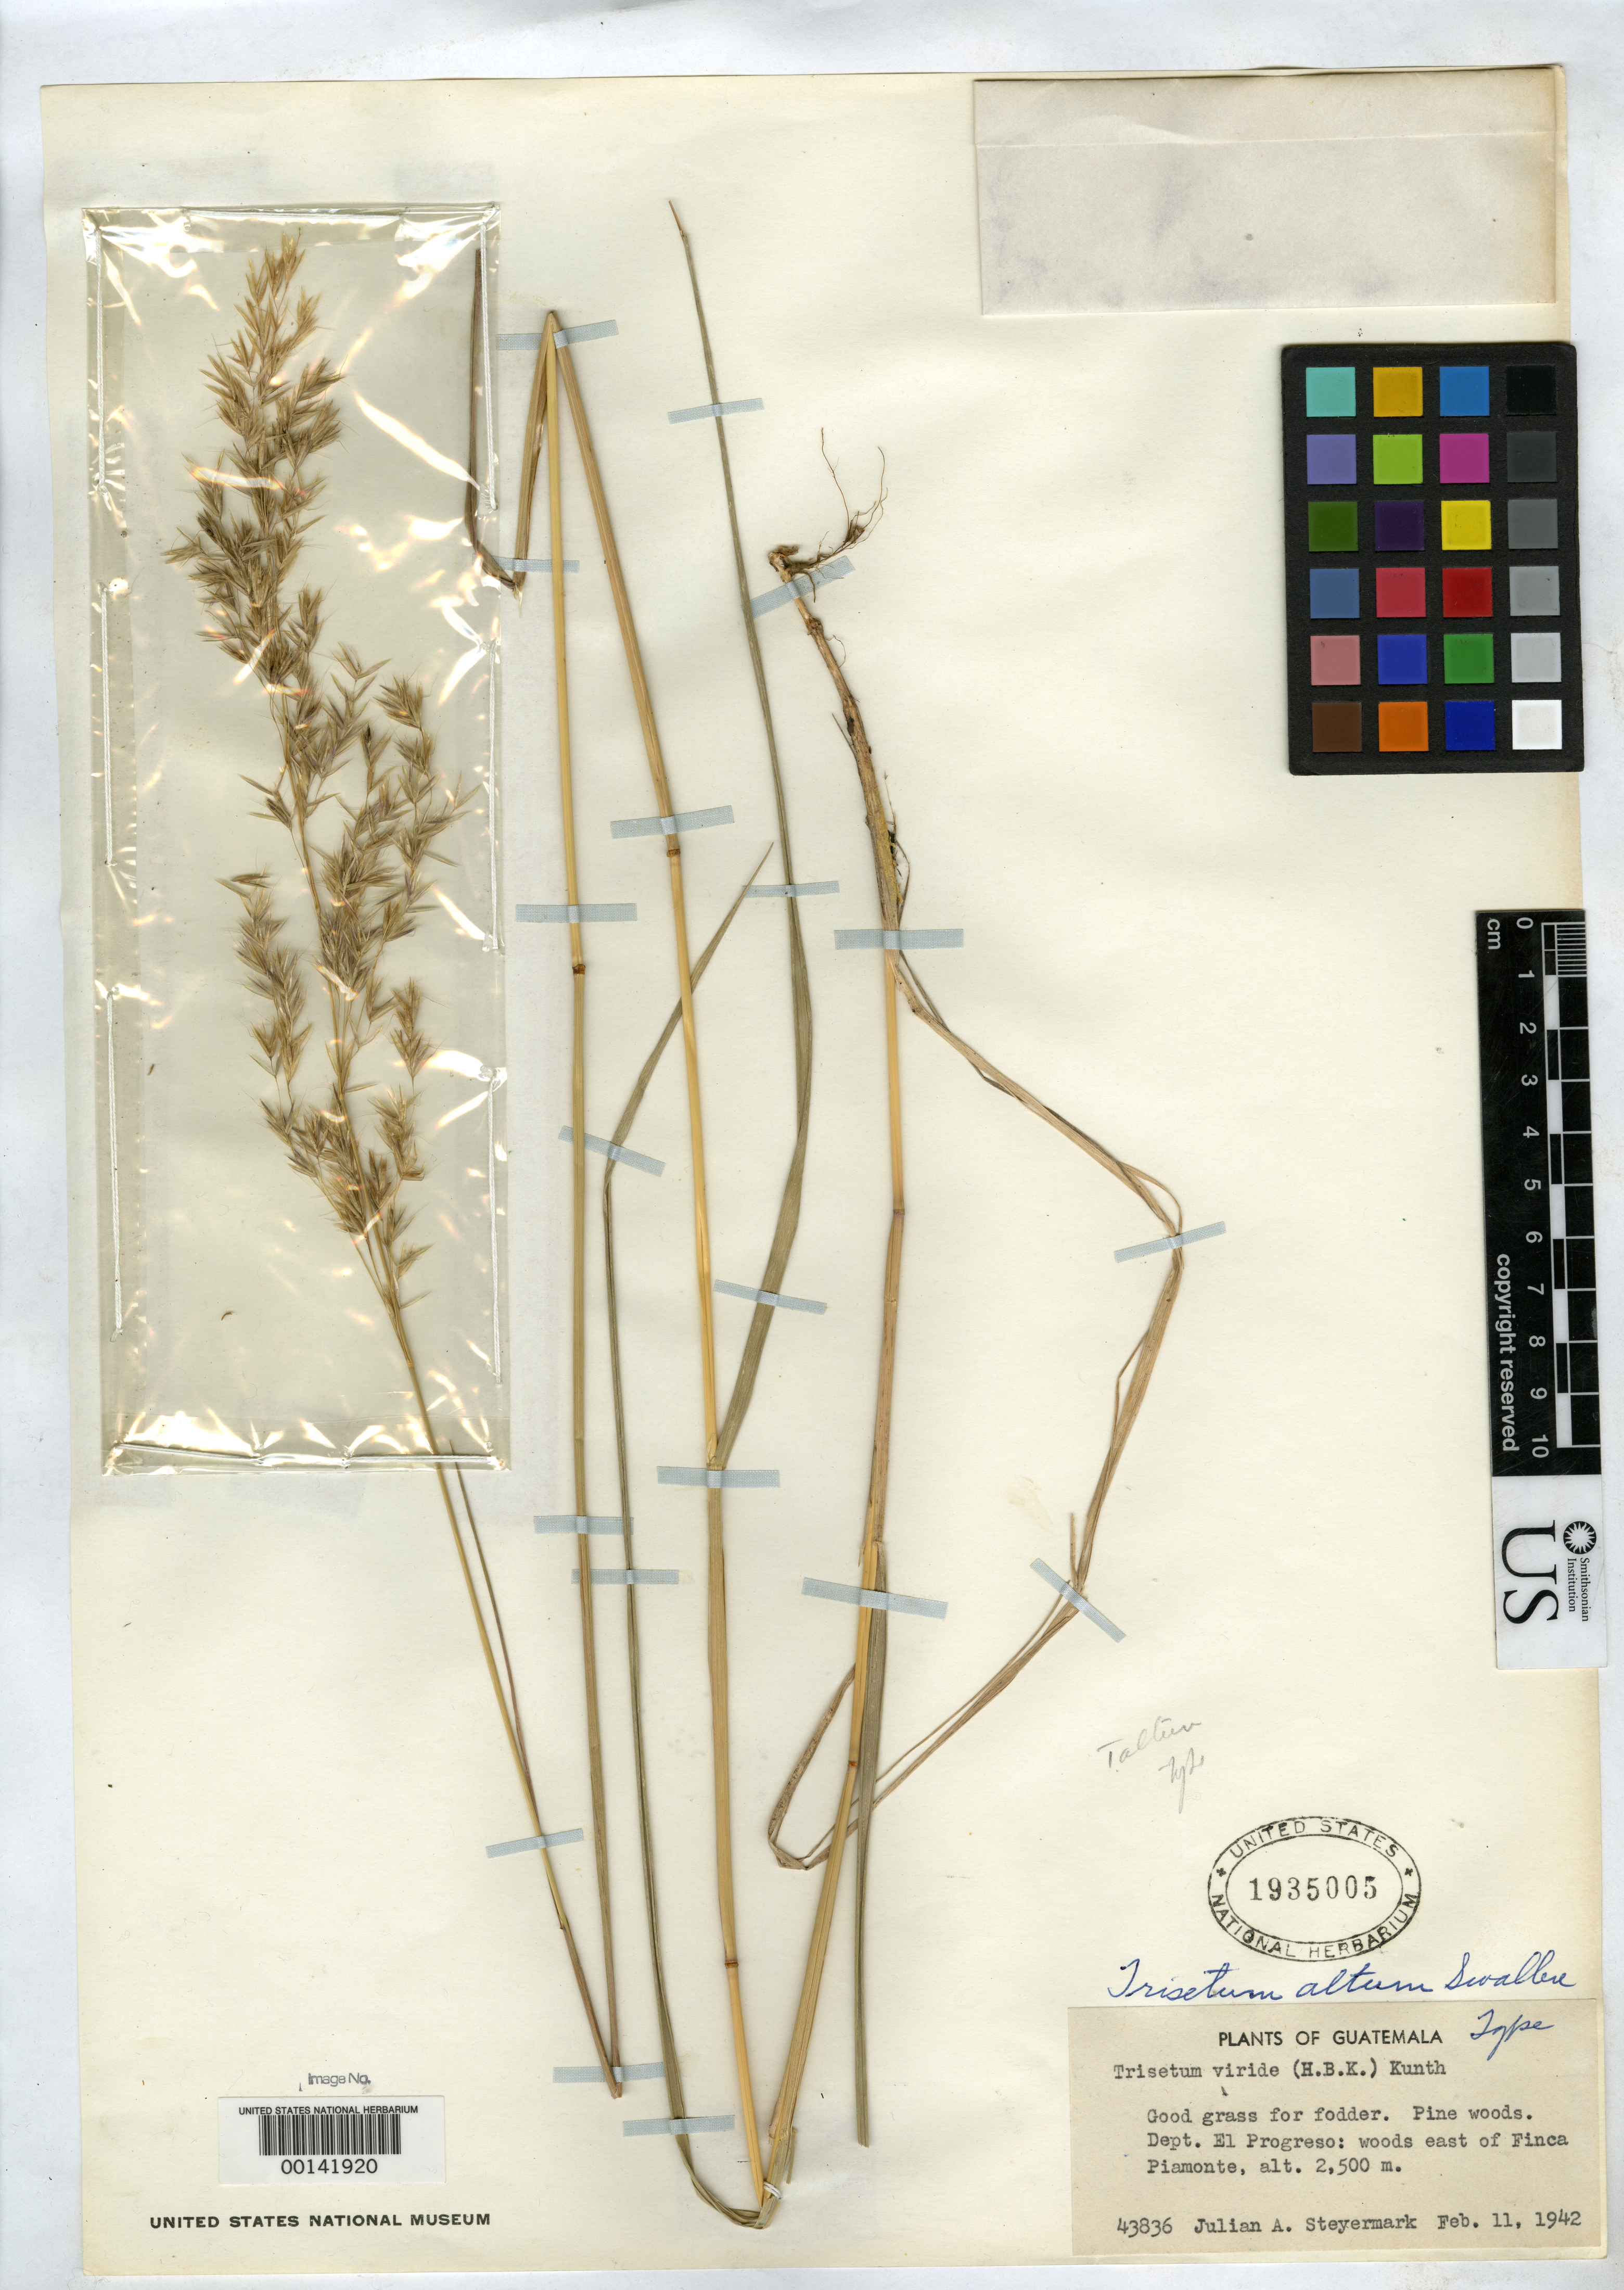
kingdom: Plantae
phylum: Tracheophyta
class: Liliopsida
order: Poales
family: Poaceae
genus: Trisetum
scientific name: Trisetum altum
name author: Swallen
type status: Holotype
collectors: J. Steyermark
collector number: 43836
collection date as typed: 11 Feb 1942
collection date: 1942-02-11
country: Guatemala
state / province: El Progreso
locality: E of Piamonte.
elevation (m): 2500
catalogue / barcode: US 1935005